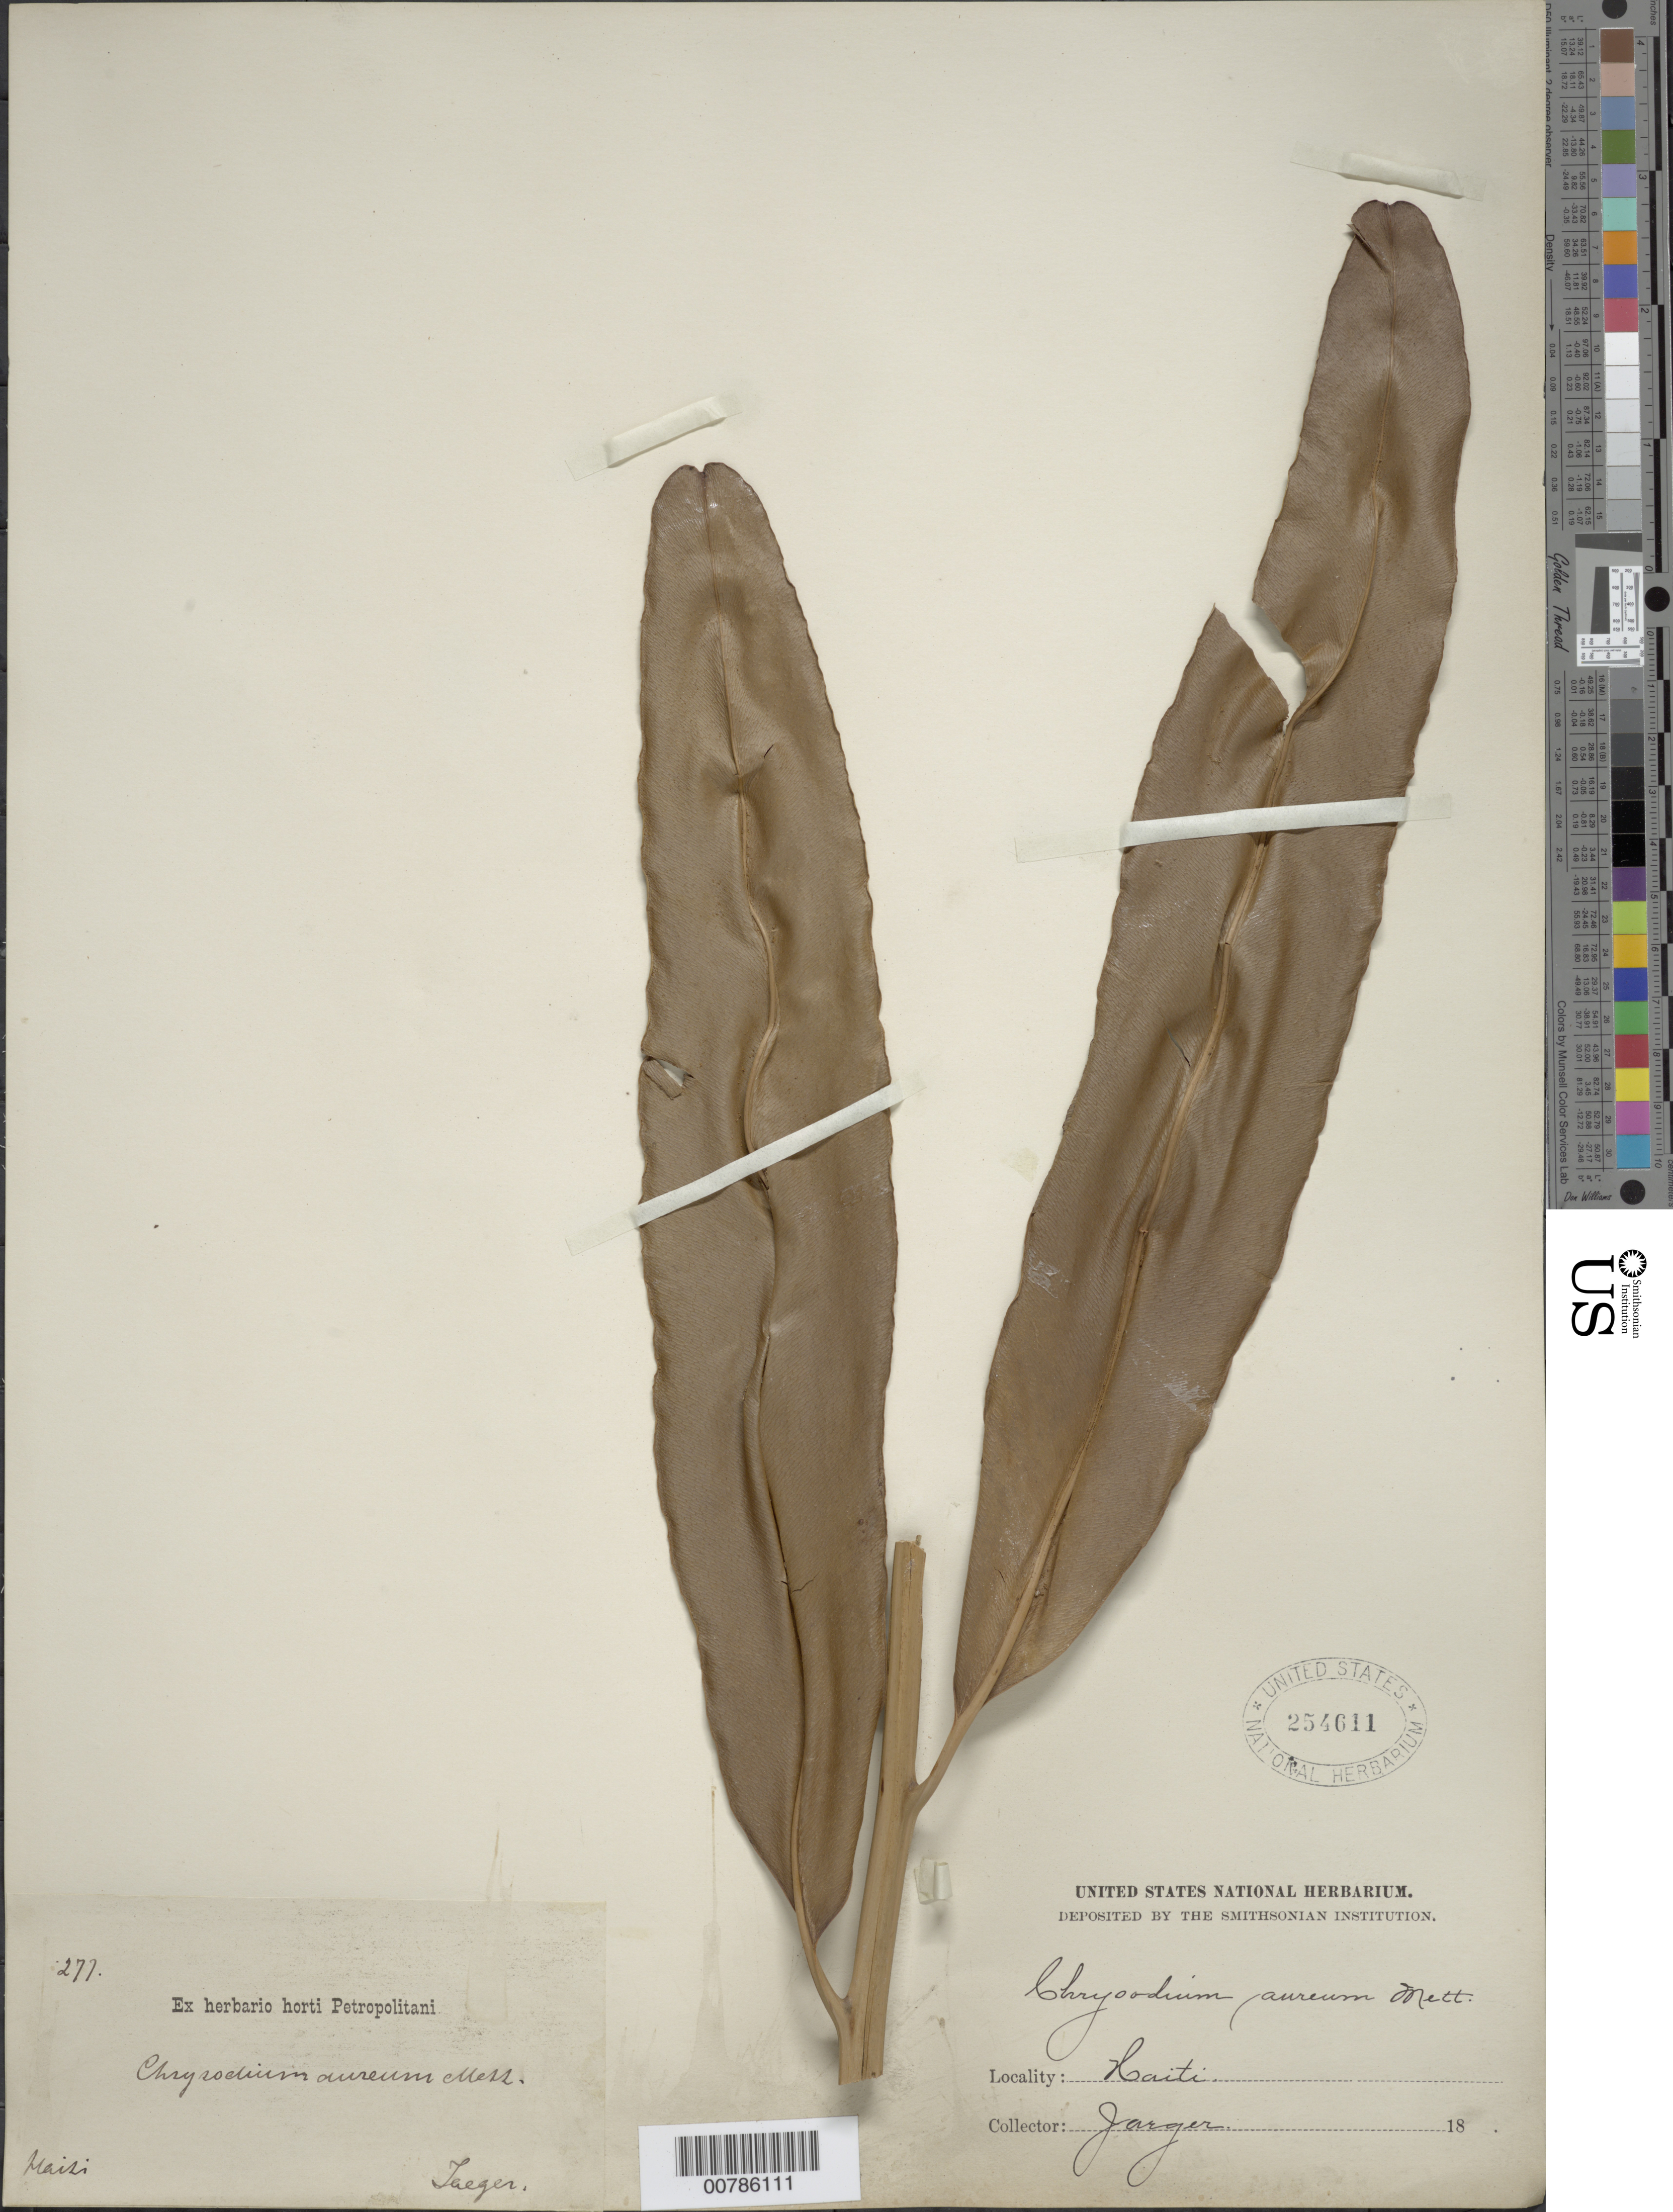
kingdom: Plantae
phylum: Tracheophyta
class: Polypodiopsida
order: Polypodiales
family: Pteridaceae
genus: Acrostichum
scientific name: Acrostichum aureum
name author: L.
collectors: -. Jaeger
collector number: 277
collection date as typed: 18--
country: Haiti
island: Hispaniola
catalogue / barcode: US 254611